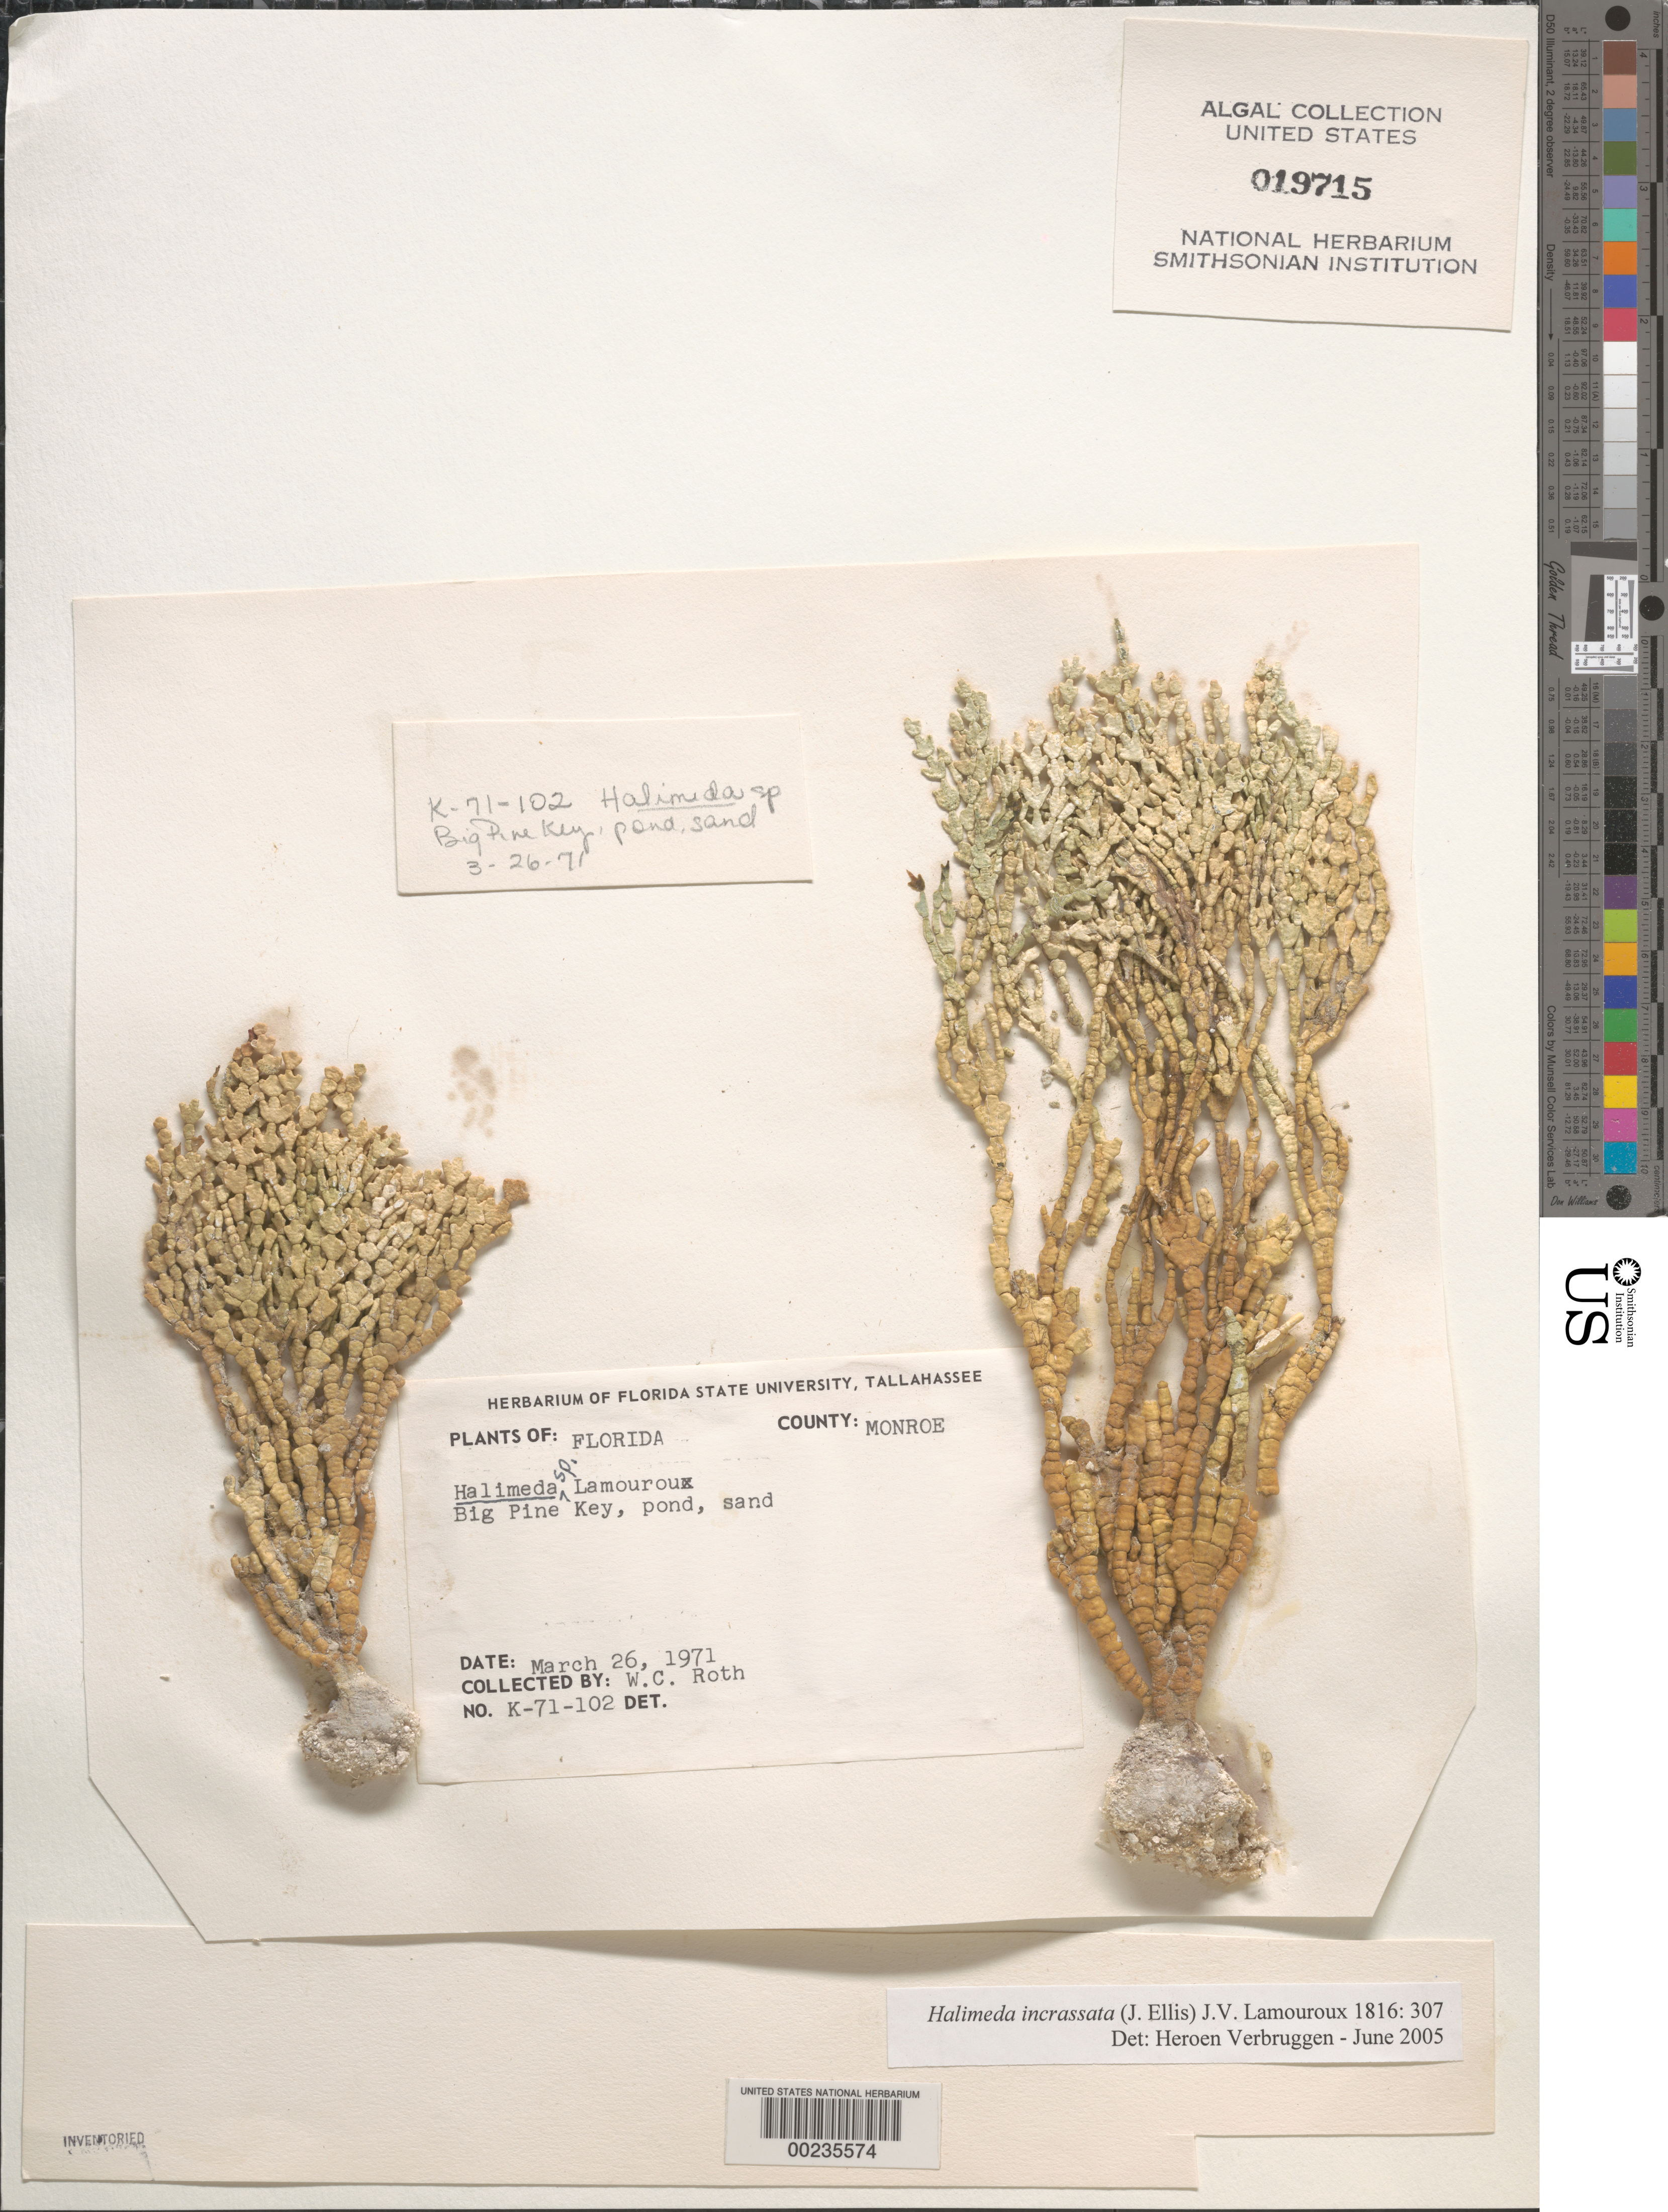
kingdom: Plantae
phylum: Chlorophyta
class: Ulvophyceae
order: Bryopsidales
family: Halimedaceae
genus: Halimeda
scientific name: Halimeda incrassata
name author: (J. Ellis) J.V.Lamouroux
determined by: Verbruggen, H.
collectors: W. C. Roth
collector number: K-71-102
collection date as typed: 26 Mar 1971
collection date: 1971-03-26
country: United States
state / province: Florida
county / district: Monroe County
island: Big Pine Key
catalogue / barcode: US 19715